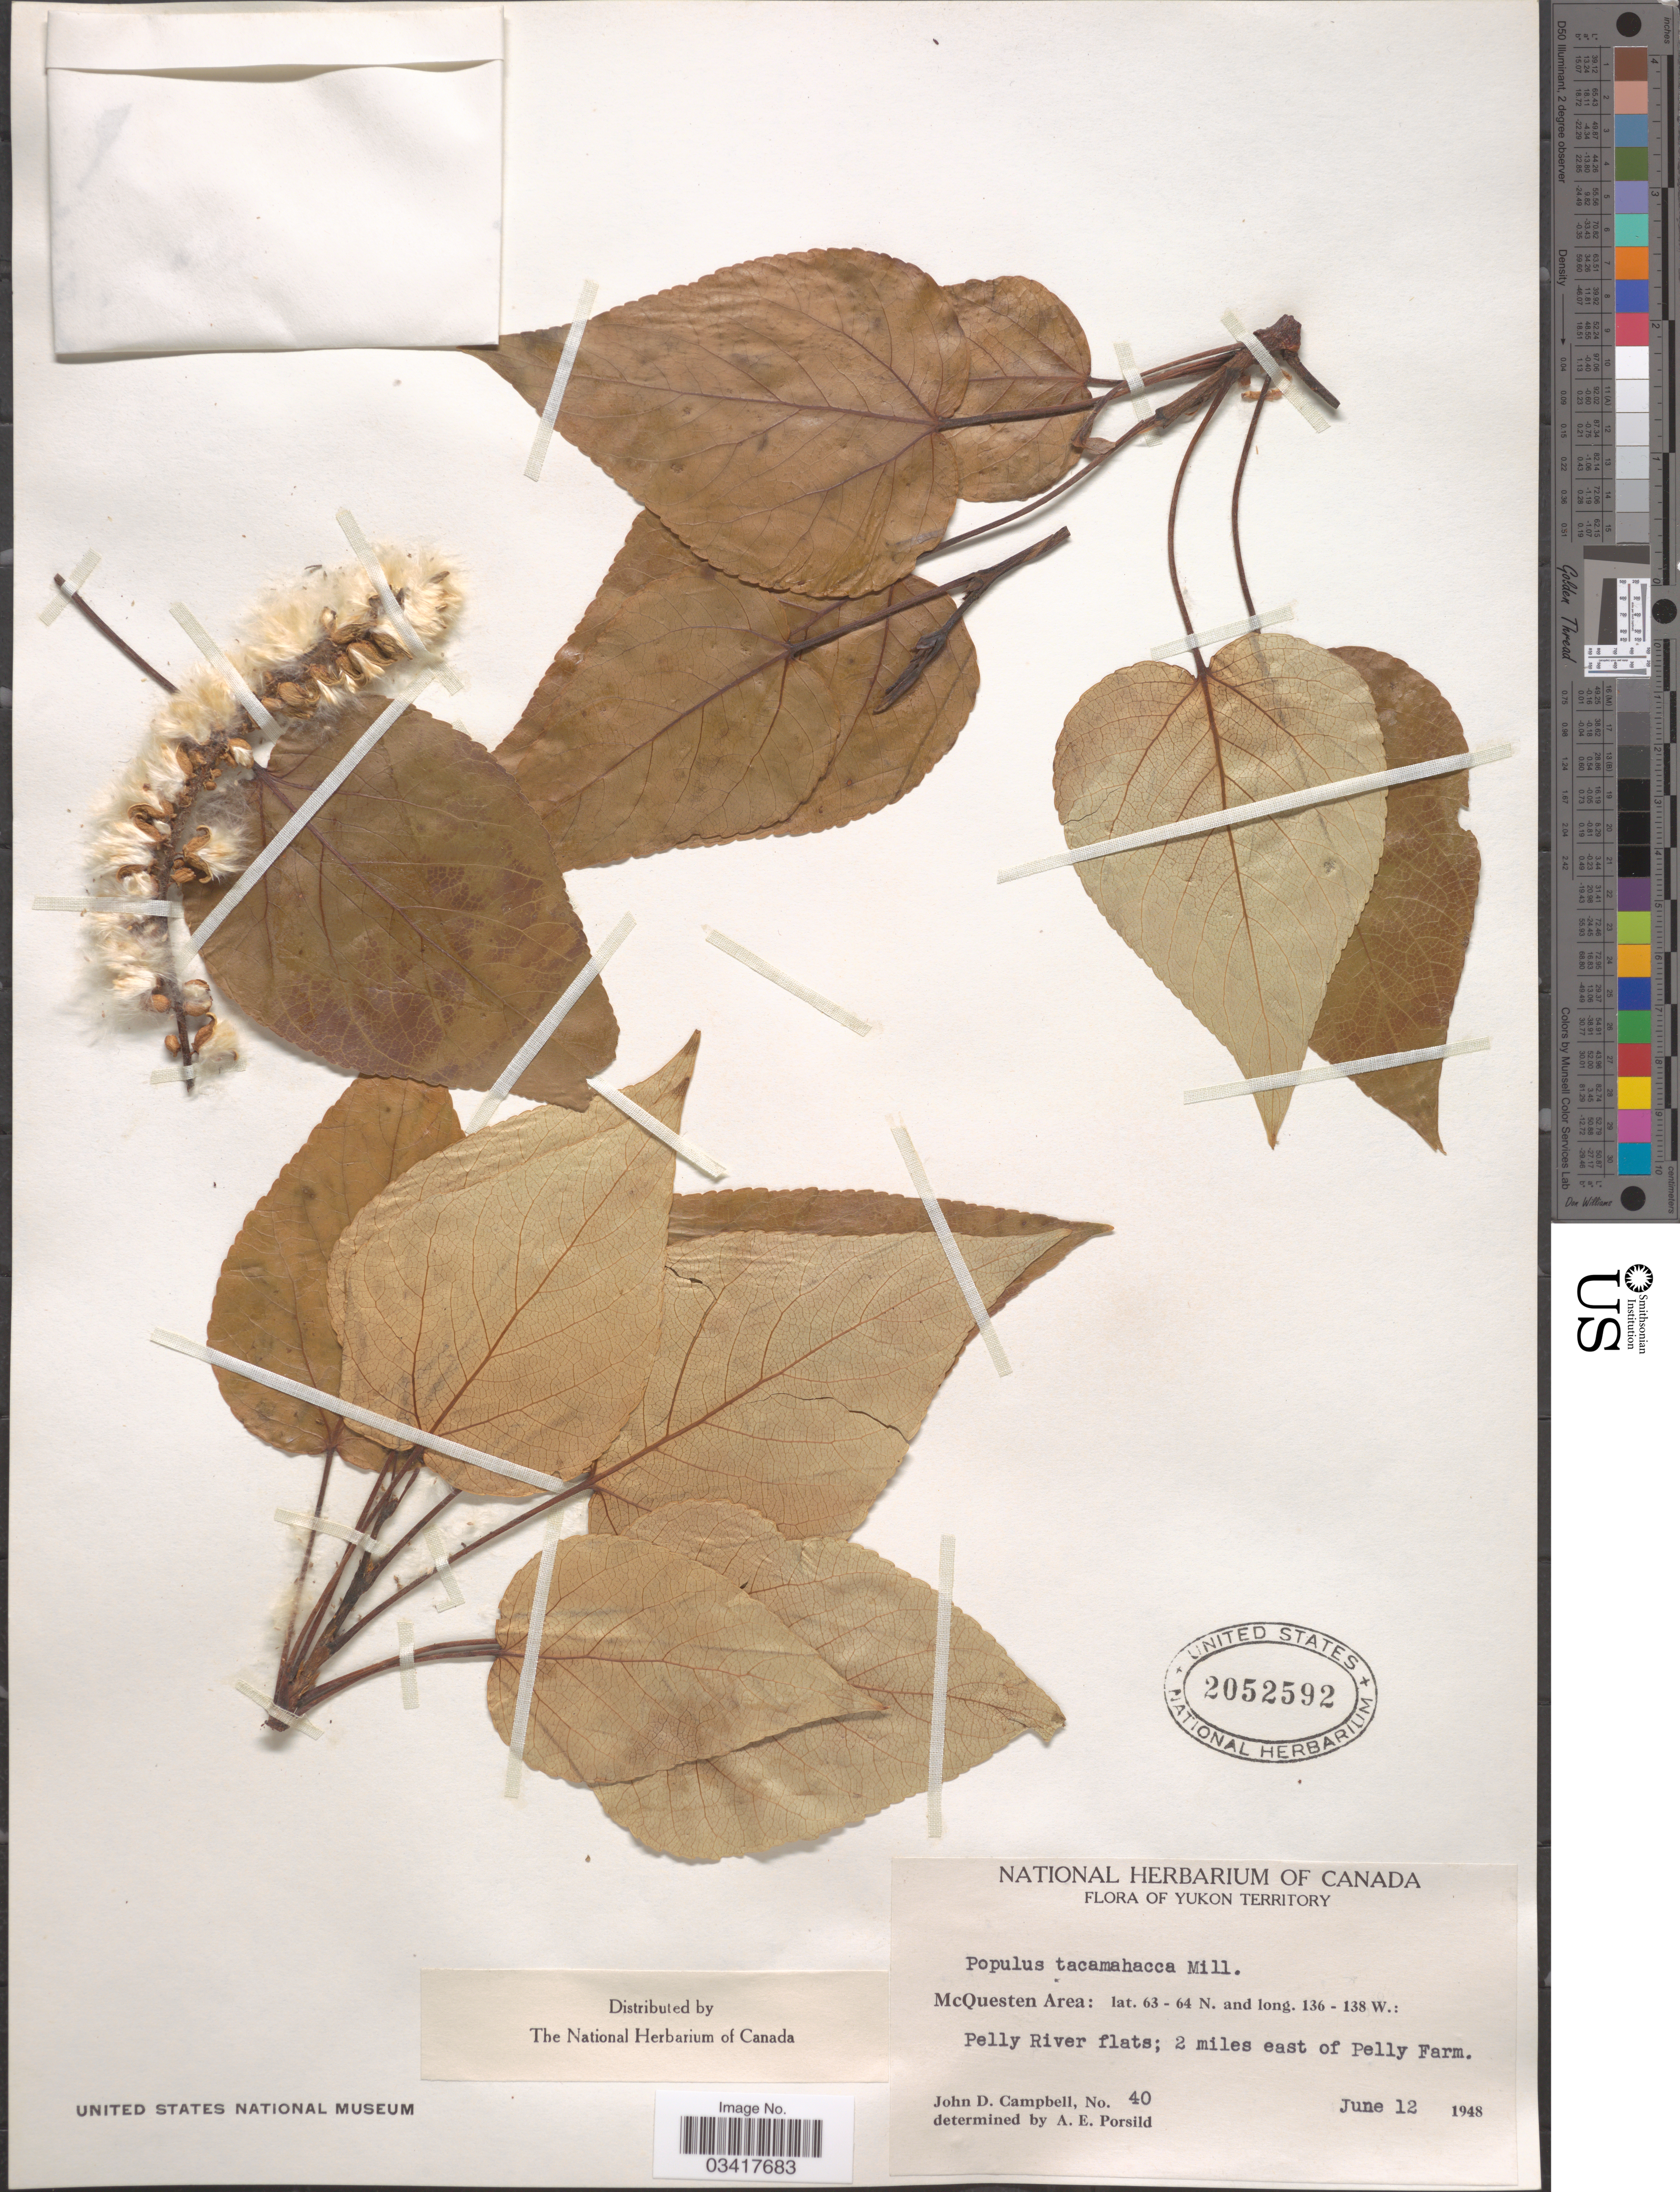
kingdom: Plantae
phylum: Tracheophyta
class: Magnoliopsida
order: Malpighiales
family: Salicaceae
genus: Populus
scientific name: Populus balsamifera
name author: L.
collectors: J. Campbell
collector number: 40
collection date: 1948-06-12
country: Canada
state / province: Yukon Territory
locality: McQuesten Area: Pelly River flats; 2 miles east of Pelly farm.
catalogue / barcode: US 2052592